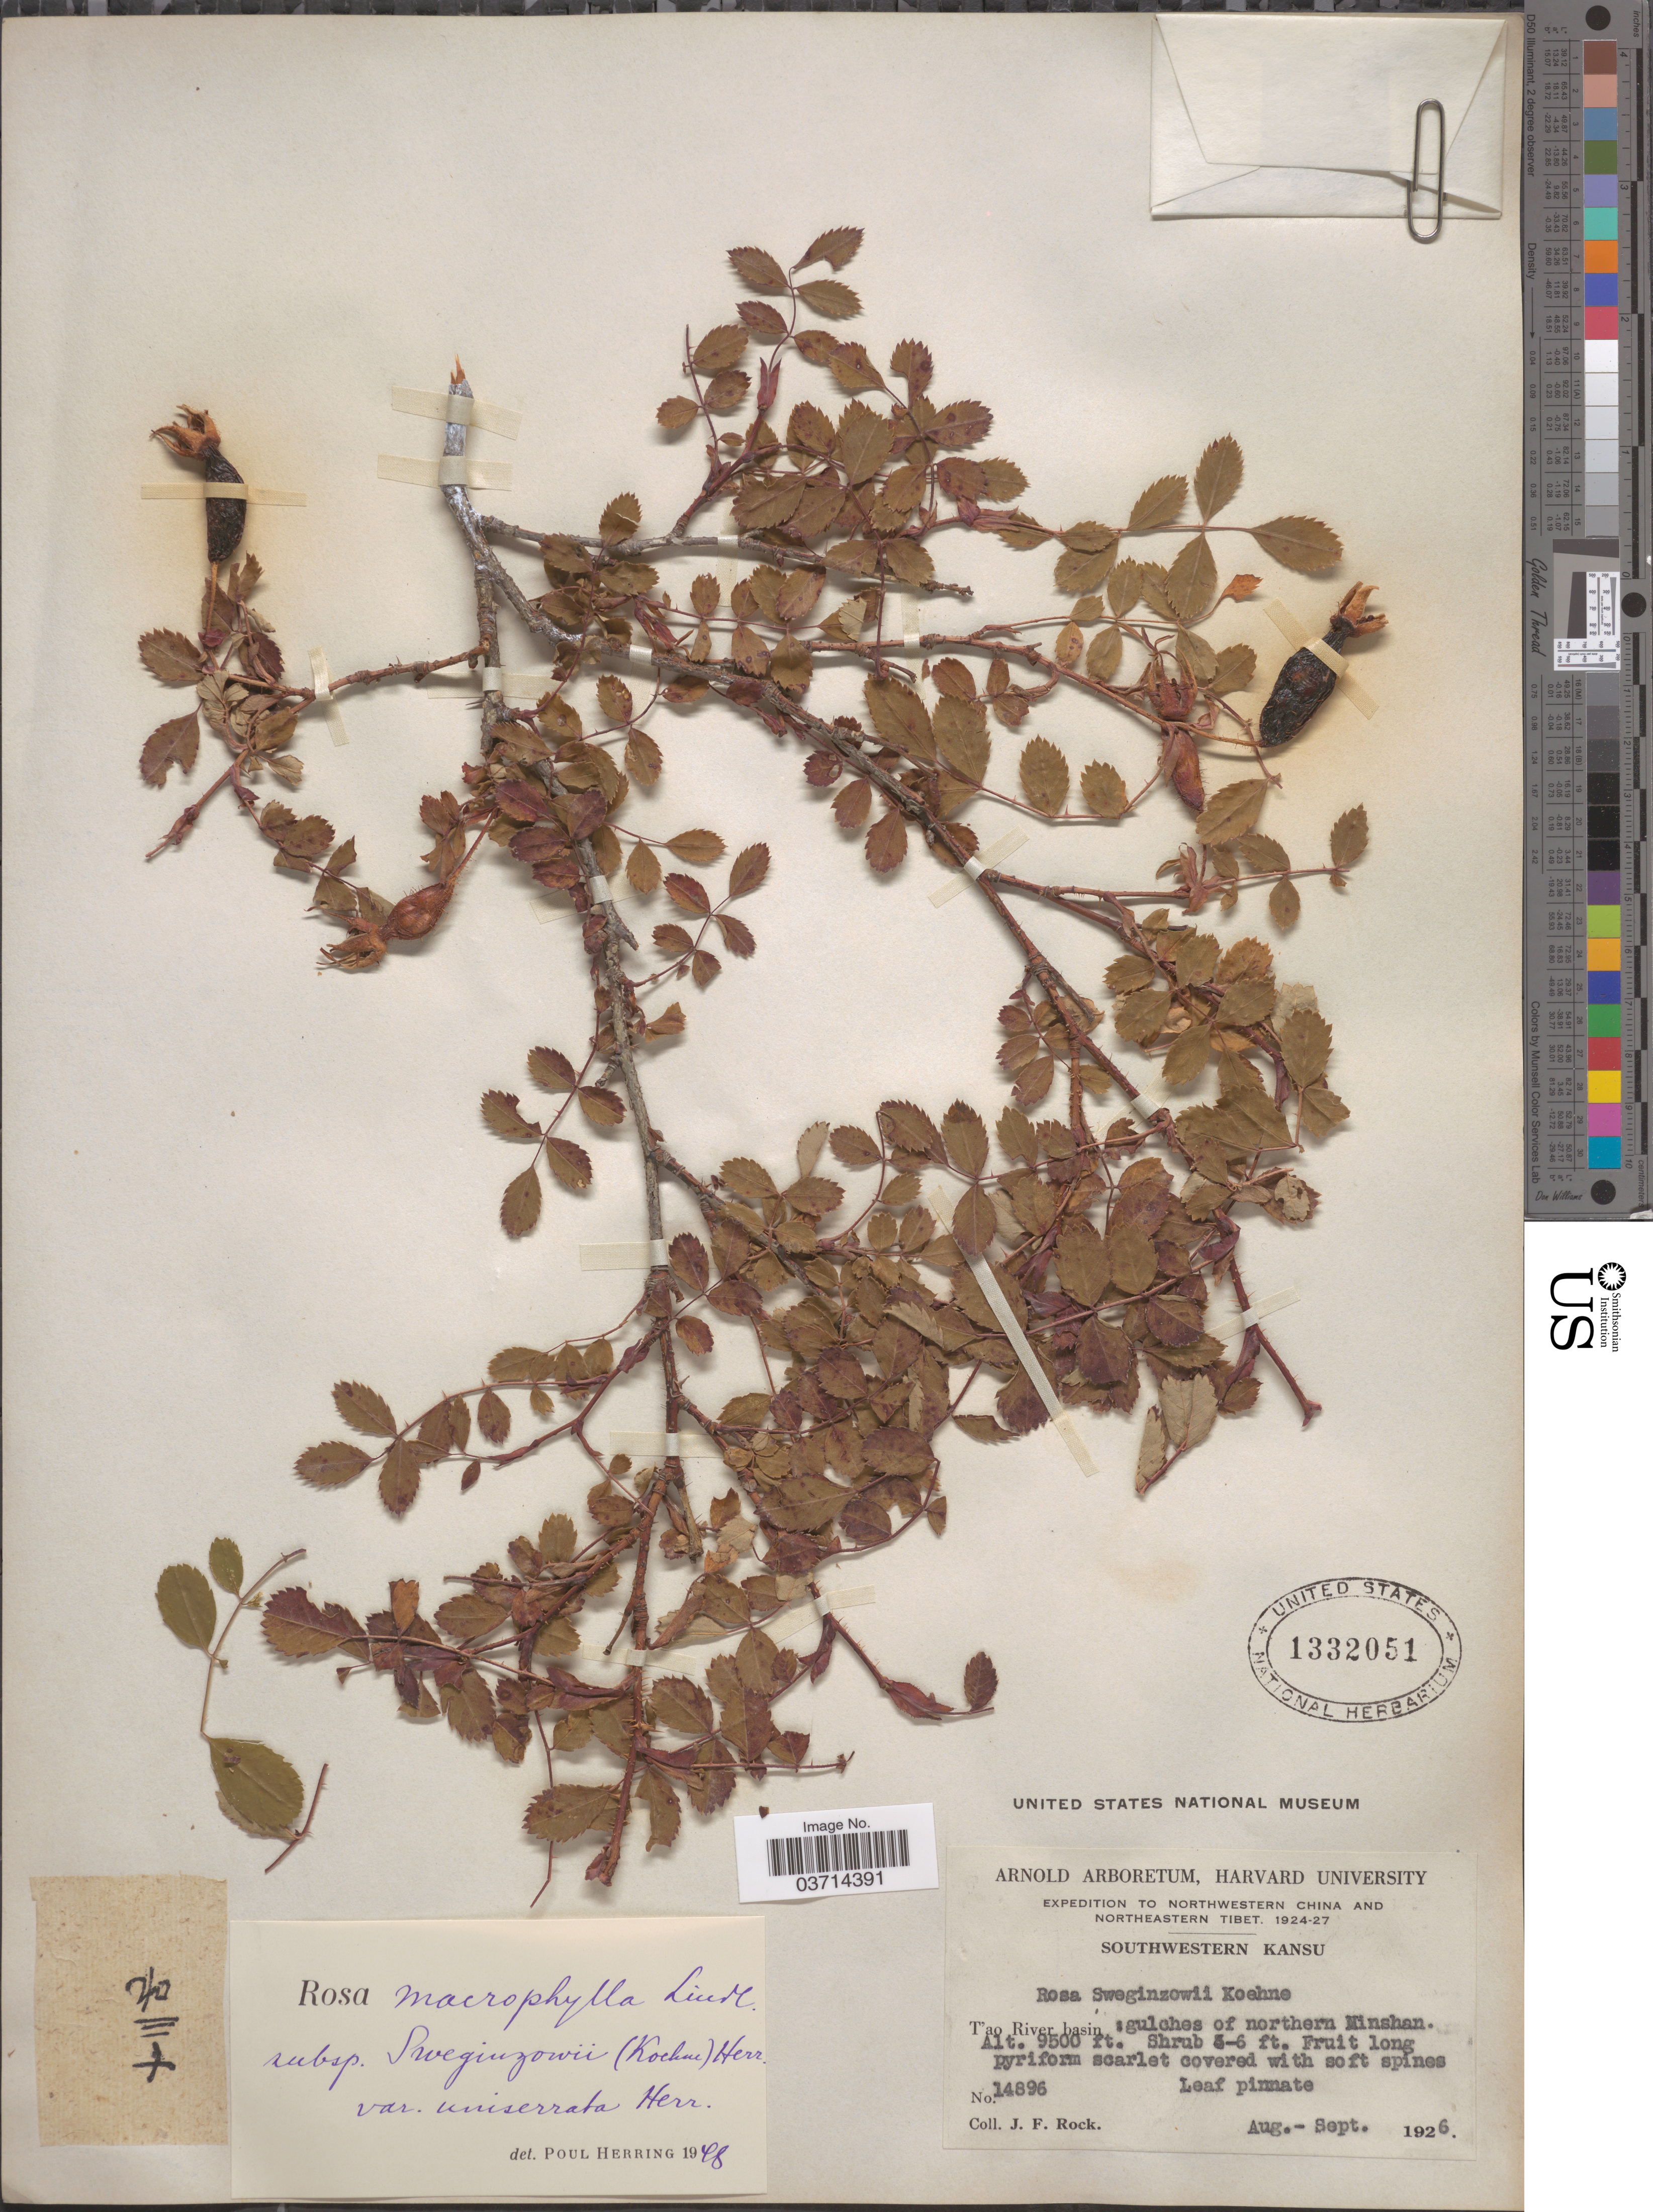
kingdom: Plantae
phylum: Tracheophyta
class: Magnoliopsida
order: Rosales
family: Rosaceae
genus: Rosa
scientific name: Rosa sweginzowii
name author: Koehne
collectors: J. Rock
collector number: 14896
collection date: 1926-08/1926-09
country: China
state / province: Gansu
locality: Northwestern China. Southwestern Kansu. T'ao River basin: gulches of northern Kinshan.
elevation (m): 2896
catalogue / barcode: US 1332051